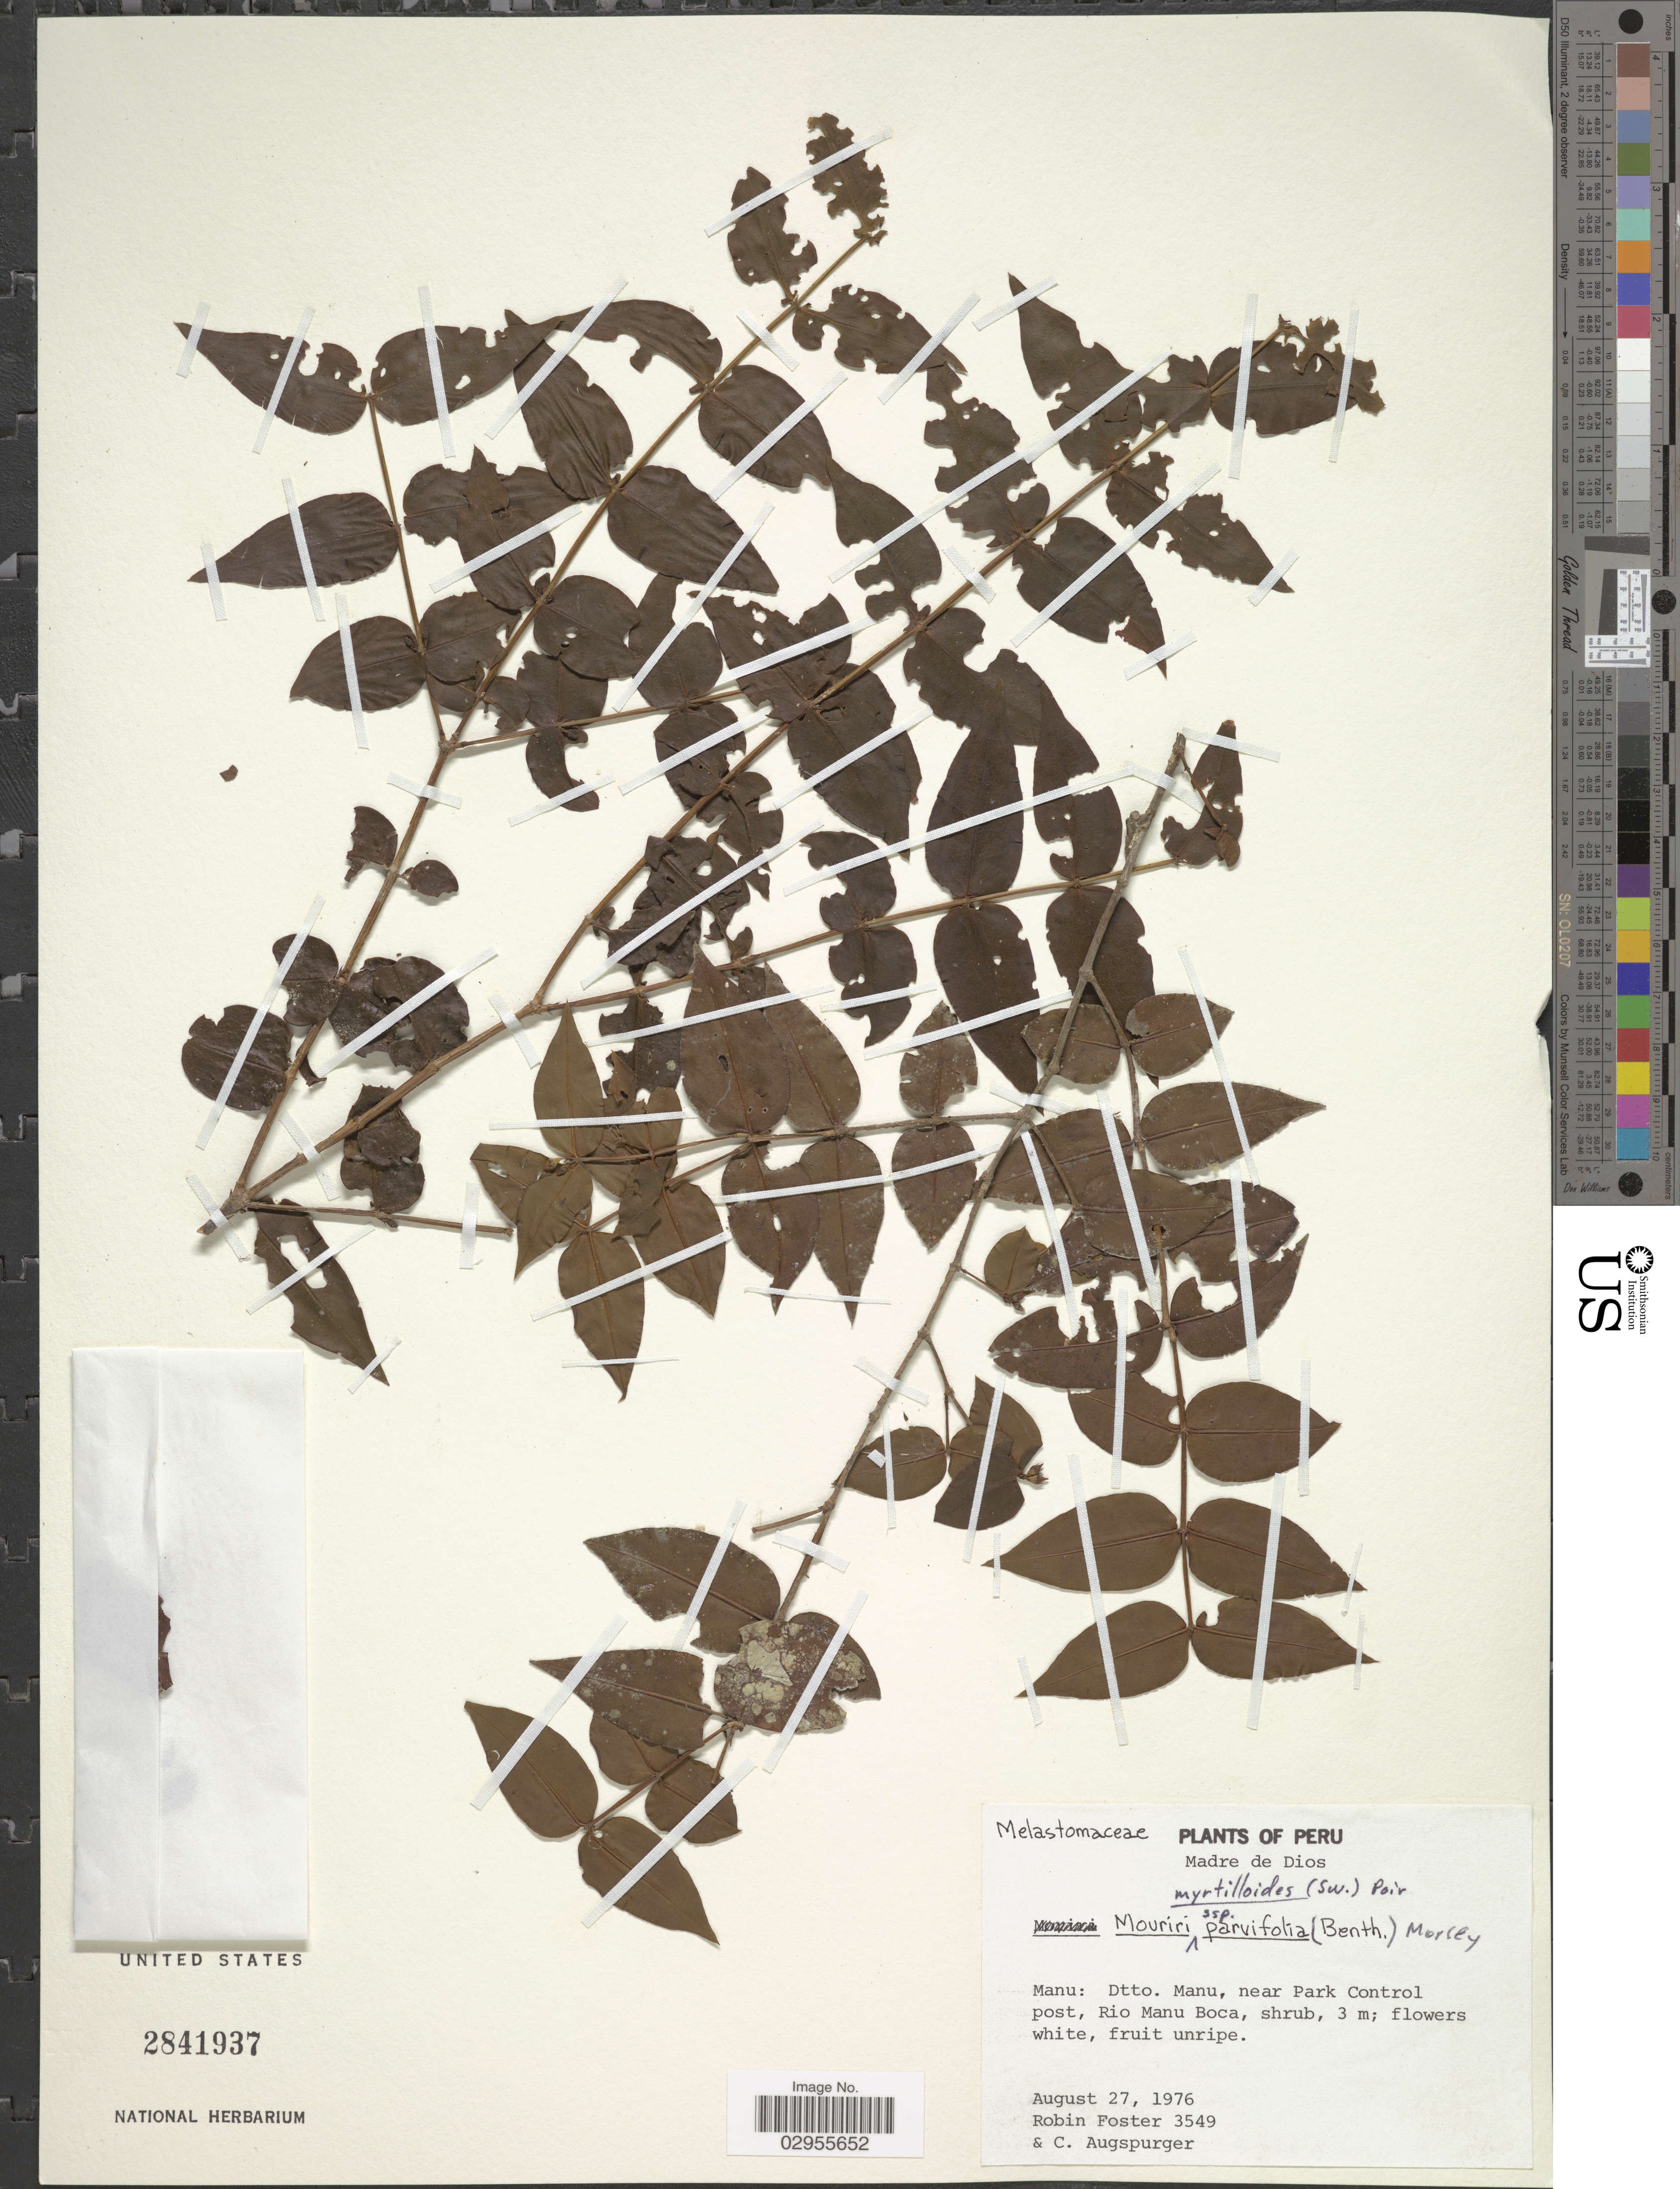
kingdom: Plantae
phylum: Tracheophyta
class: Magnoliopsida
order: Myrtales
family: Melastomataceae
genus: Mouriri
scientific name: Mouriri myrtilloides subsp. parvifolia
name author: (Benth.) Morley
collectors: R. B. Foster & C. Augspurger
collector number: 3549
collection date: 1976-08-27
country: Peru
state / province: Madre de Dios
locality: Manu: Dtto. Manu, near Park Control post, Rio Manu Boca.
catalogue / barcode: US 2841937